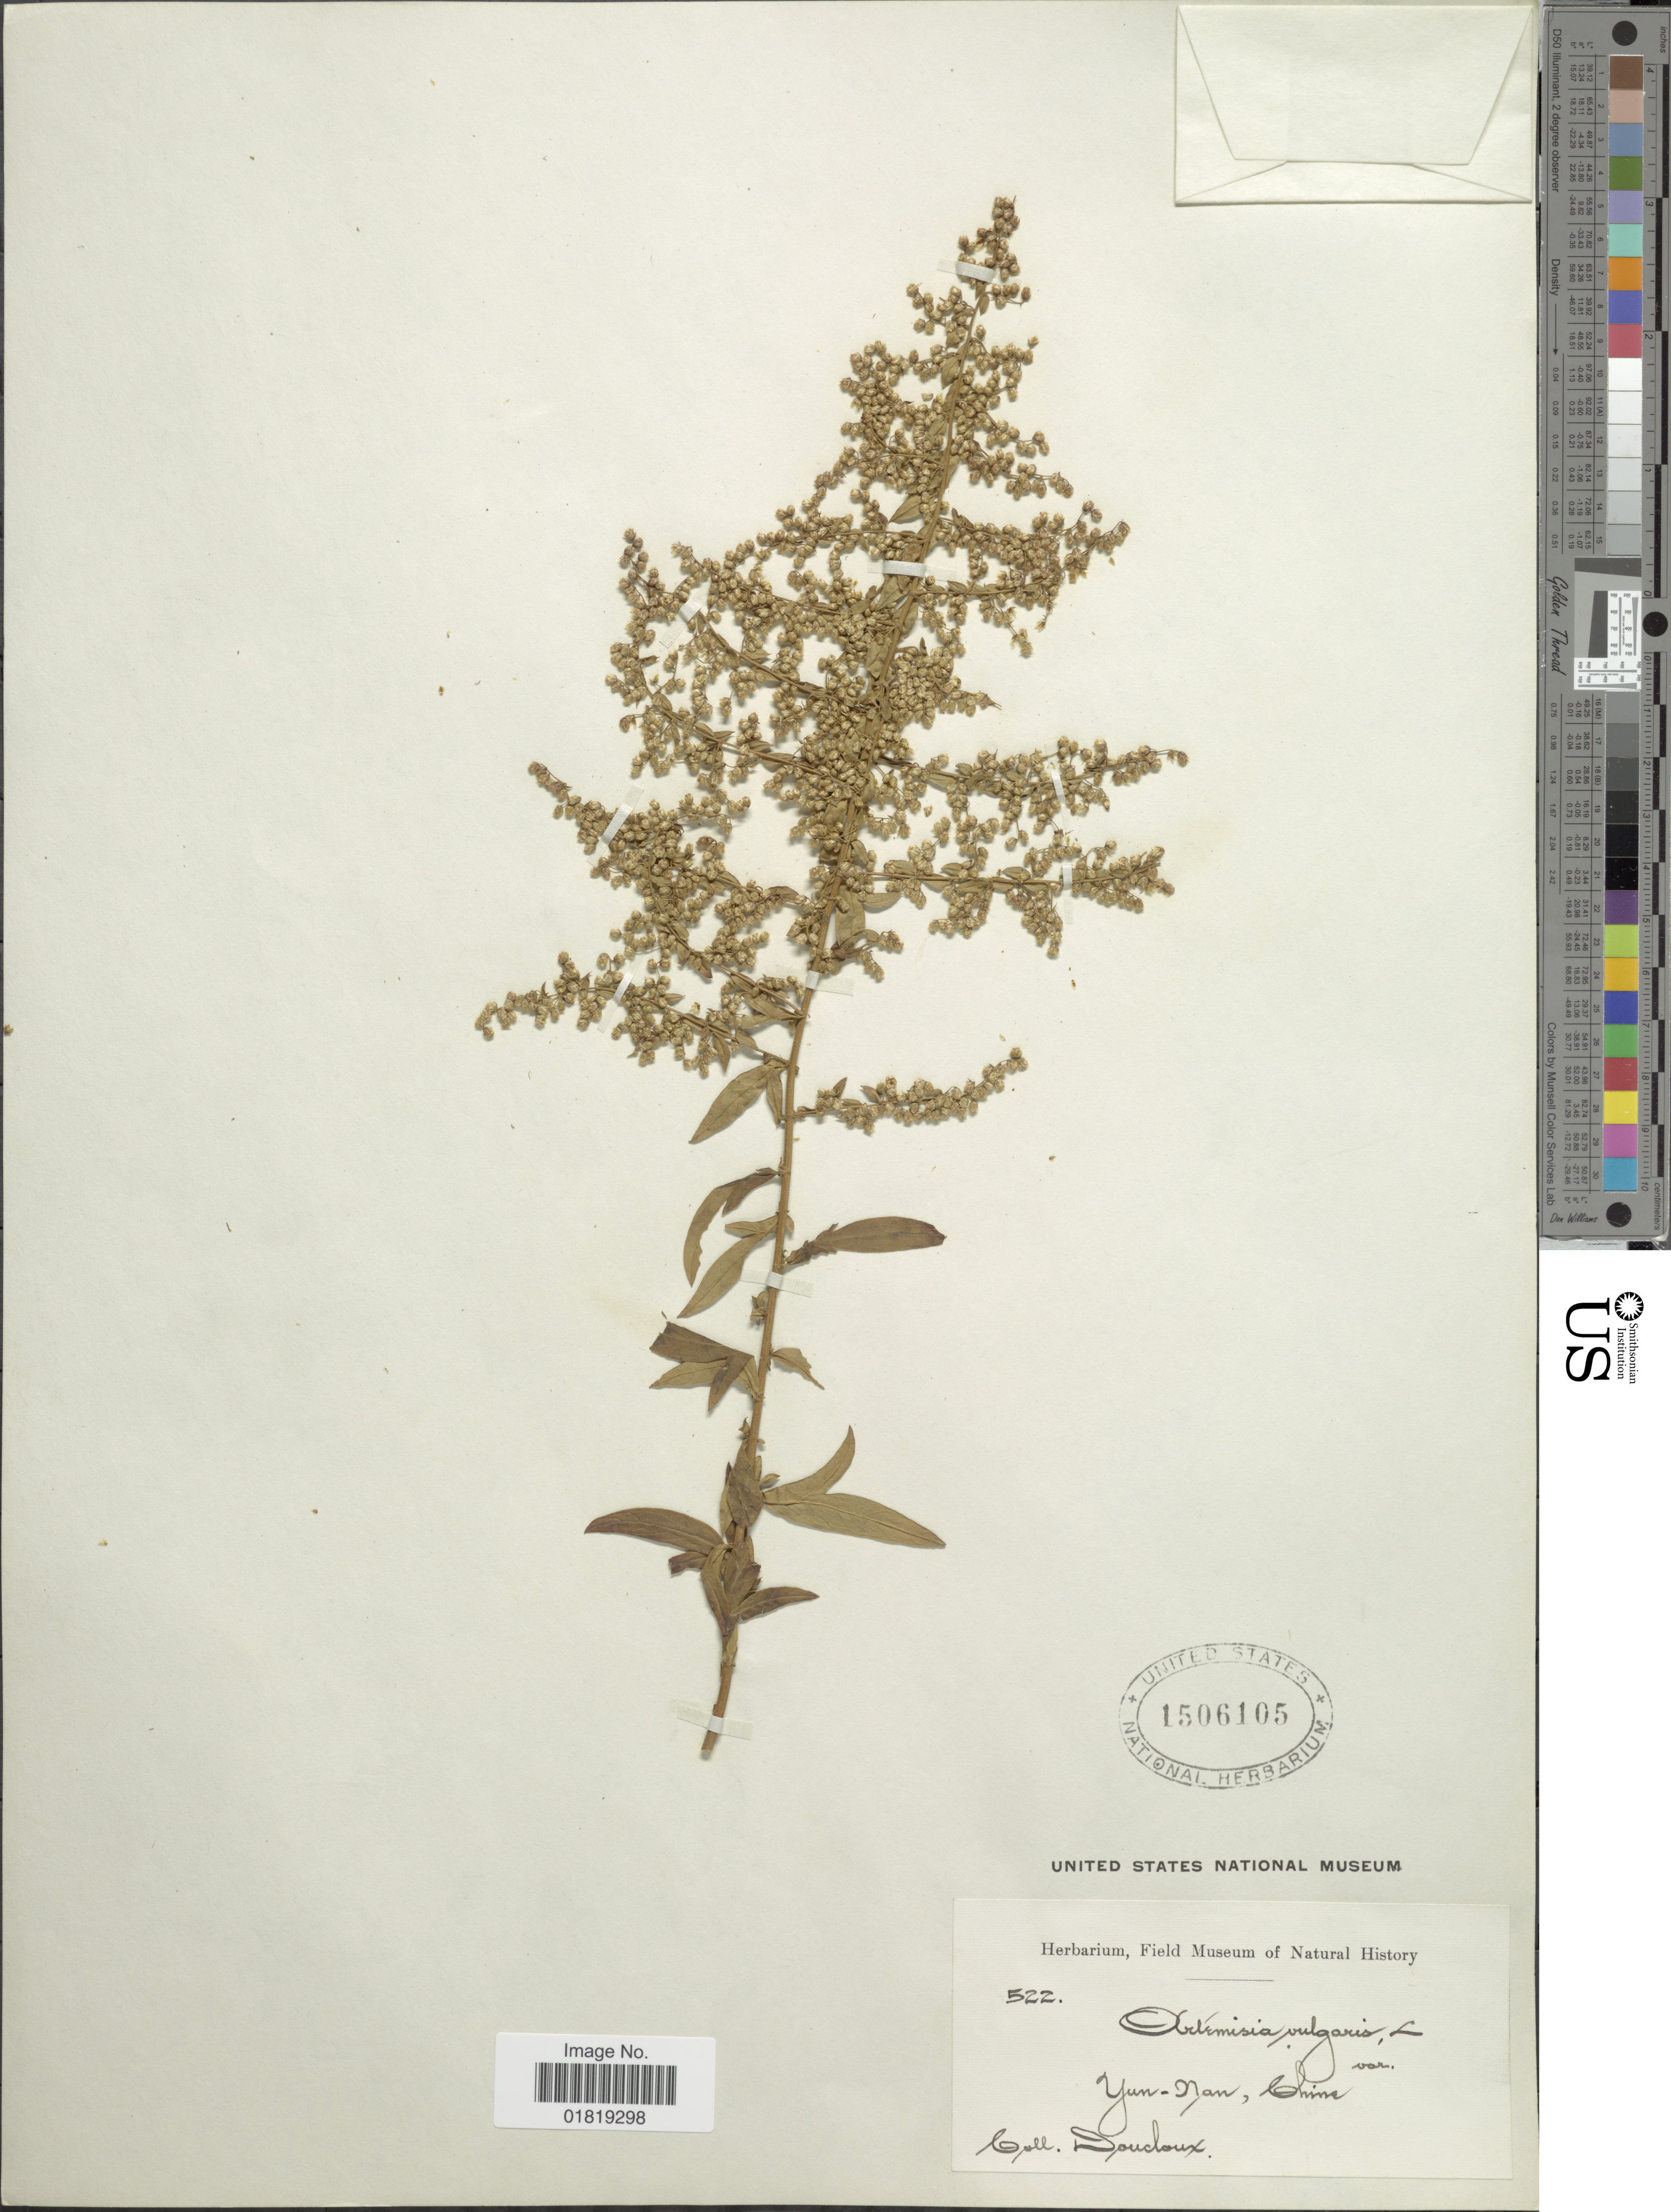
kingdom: Plantae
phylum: Tracheophyta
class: Magnoliopsida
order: Asterales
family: Asteraceae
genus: Artemisia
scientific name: Artemisia vulgaris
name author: L.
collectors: Douchoux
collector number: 522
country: China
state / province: Yunnan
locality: Yun-nan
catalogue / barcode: US 1506105